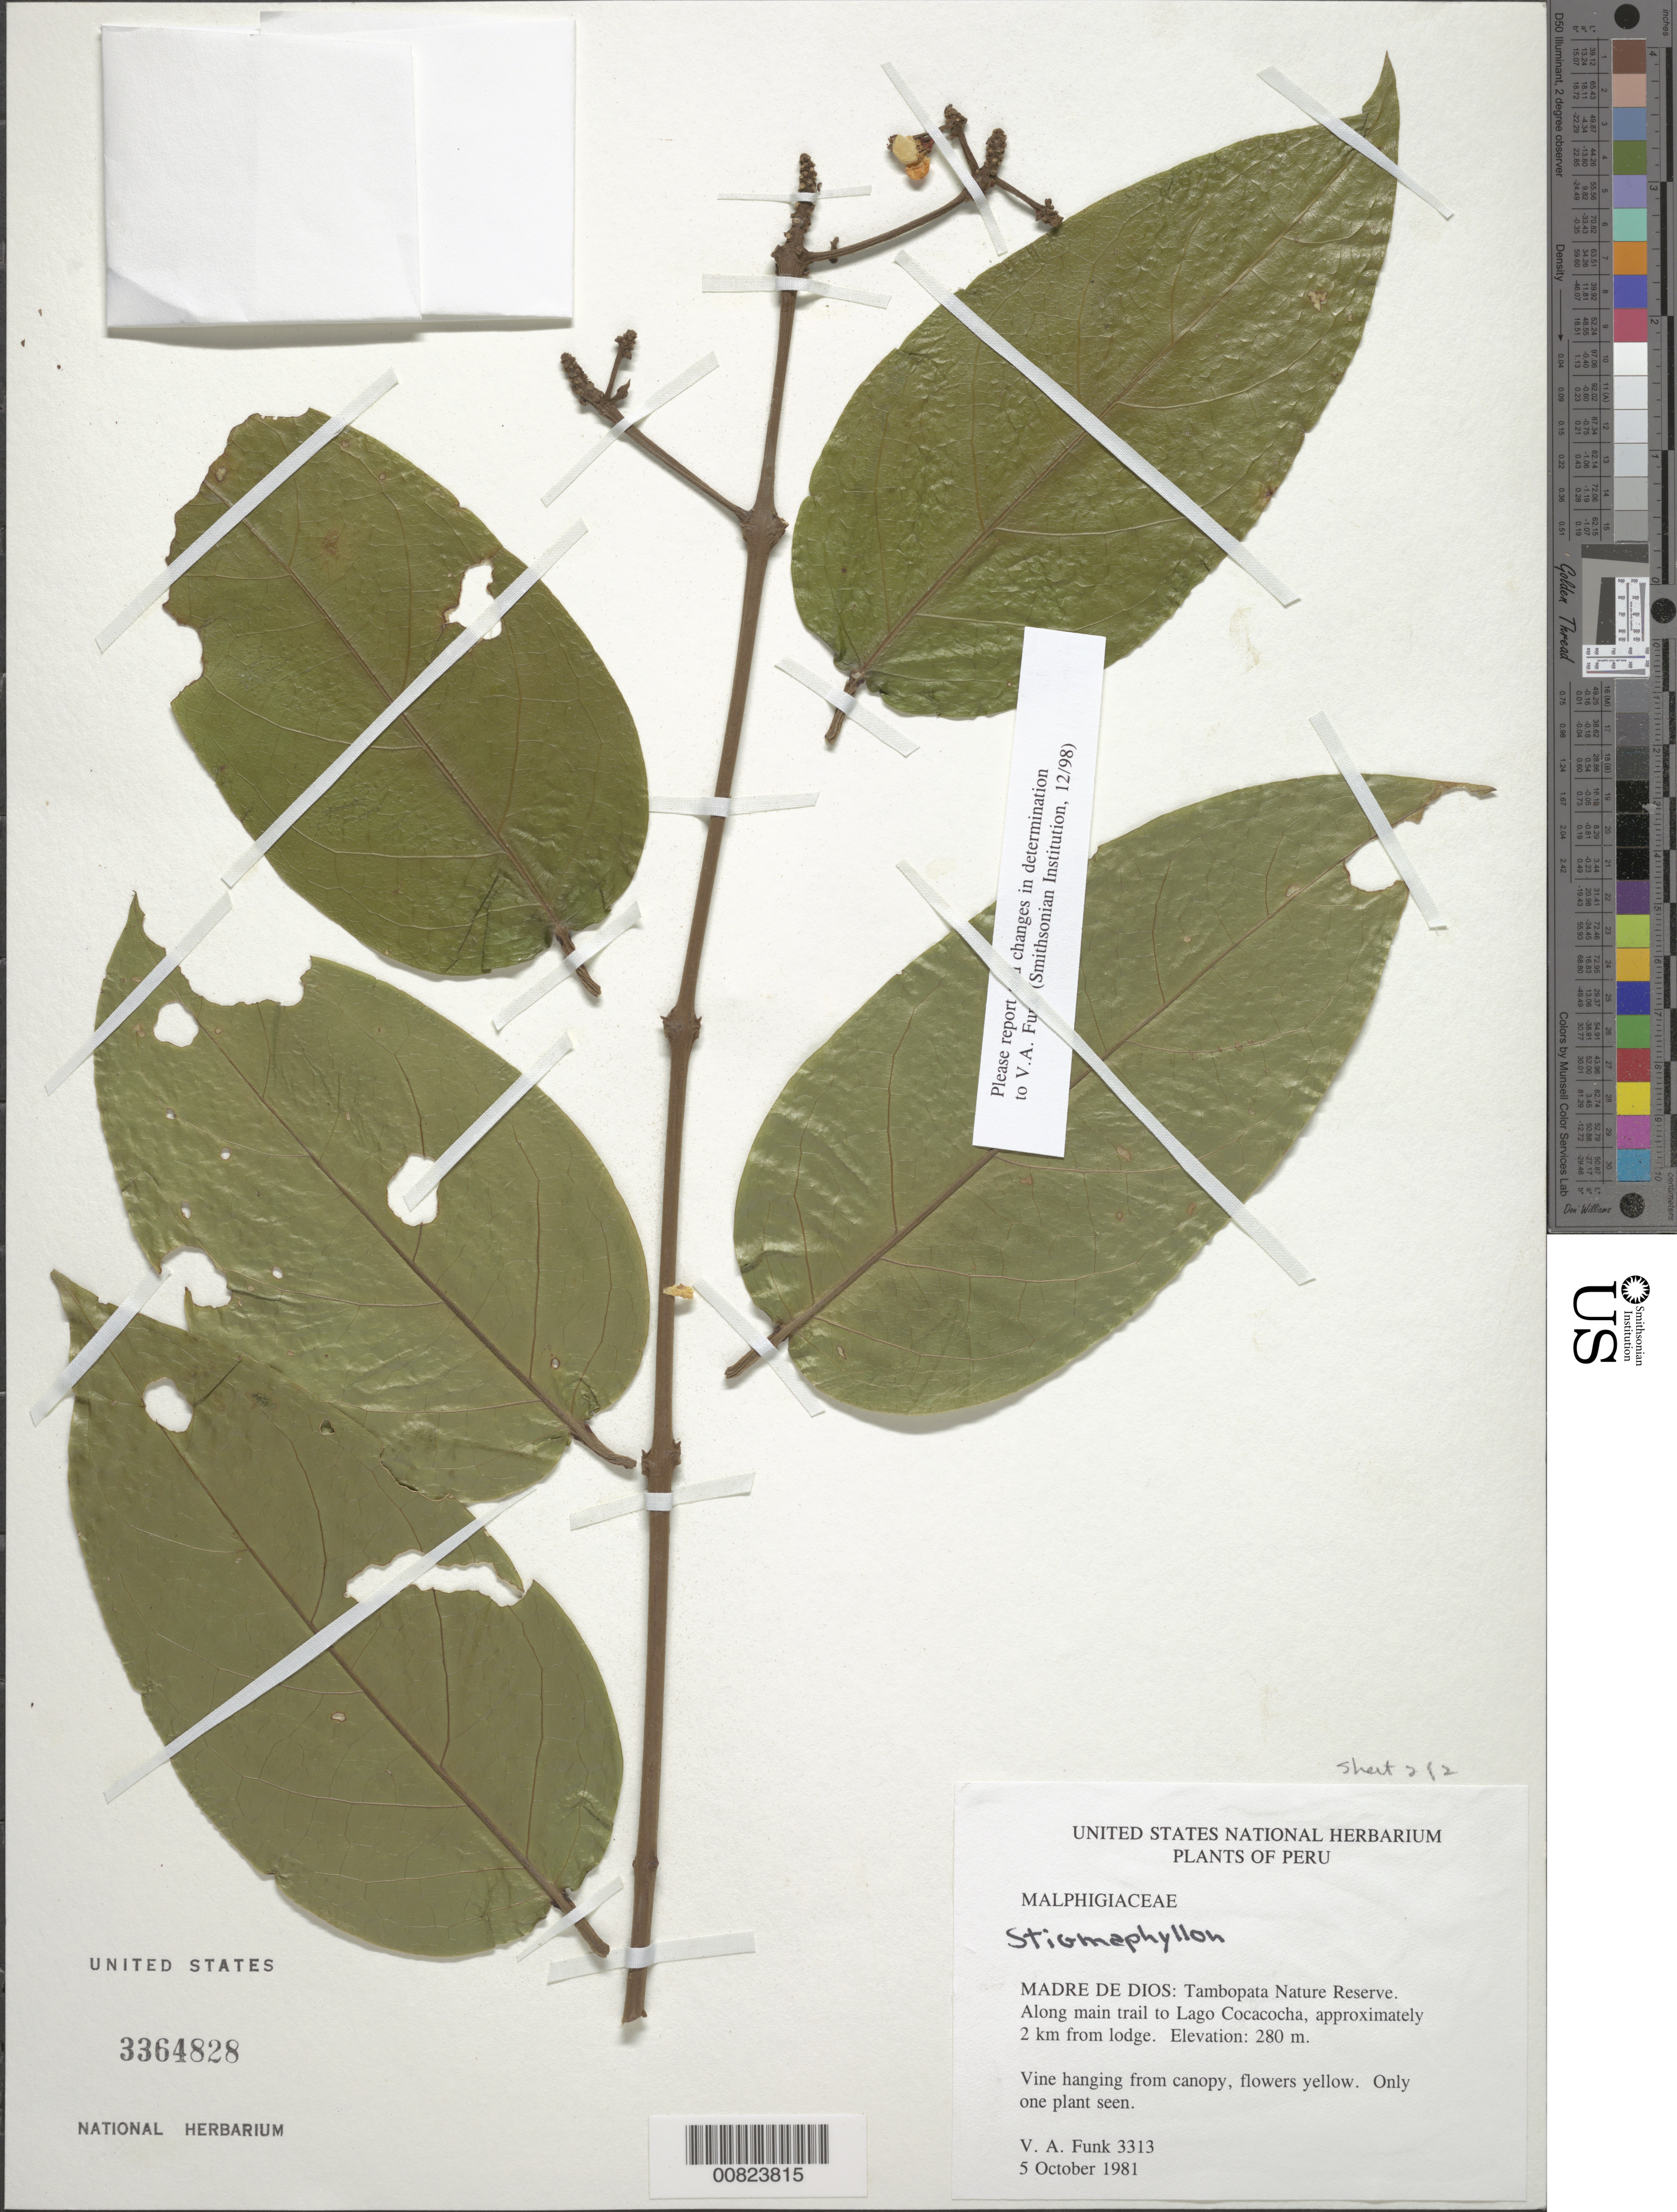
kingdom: Plantae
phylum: Tracheophyta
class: Magnoliopsida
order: Malpighiales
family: Malpighiaceae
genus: Stigmaphyllon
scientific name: Stigmaphyllon sp.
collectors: V. Funk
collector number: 3313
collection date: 1981-10-05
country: Peru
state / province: Madre de Dios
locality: Tambopata Nature Reserve. Along main trail to Lago Cocacocha, approximately 2 km from lodge.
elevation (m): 280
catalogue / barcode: US 3364828